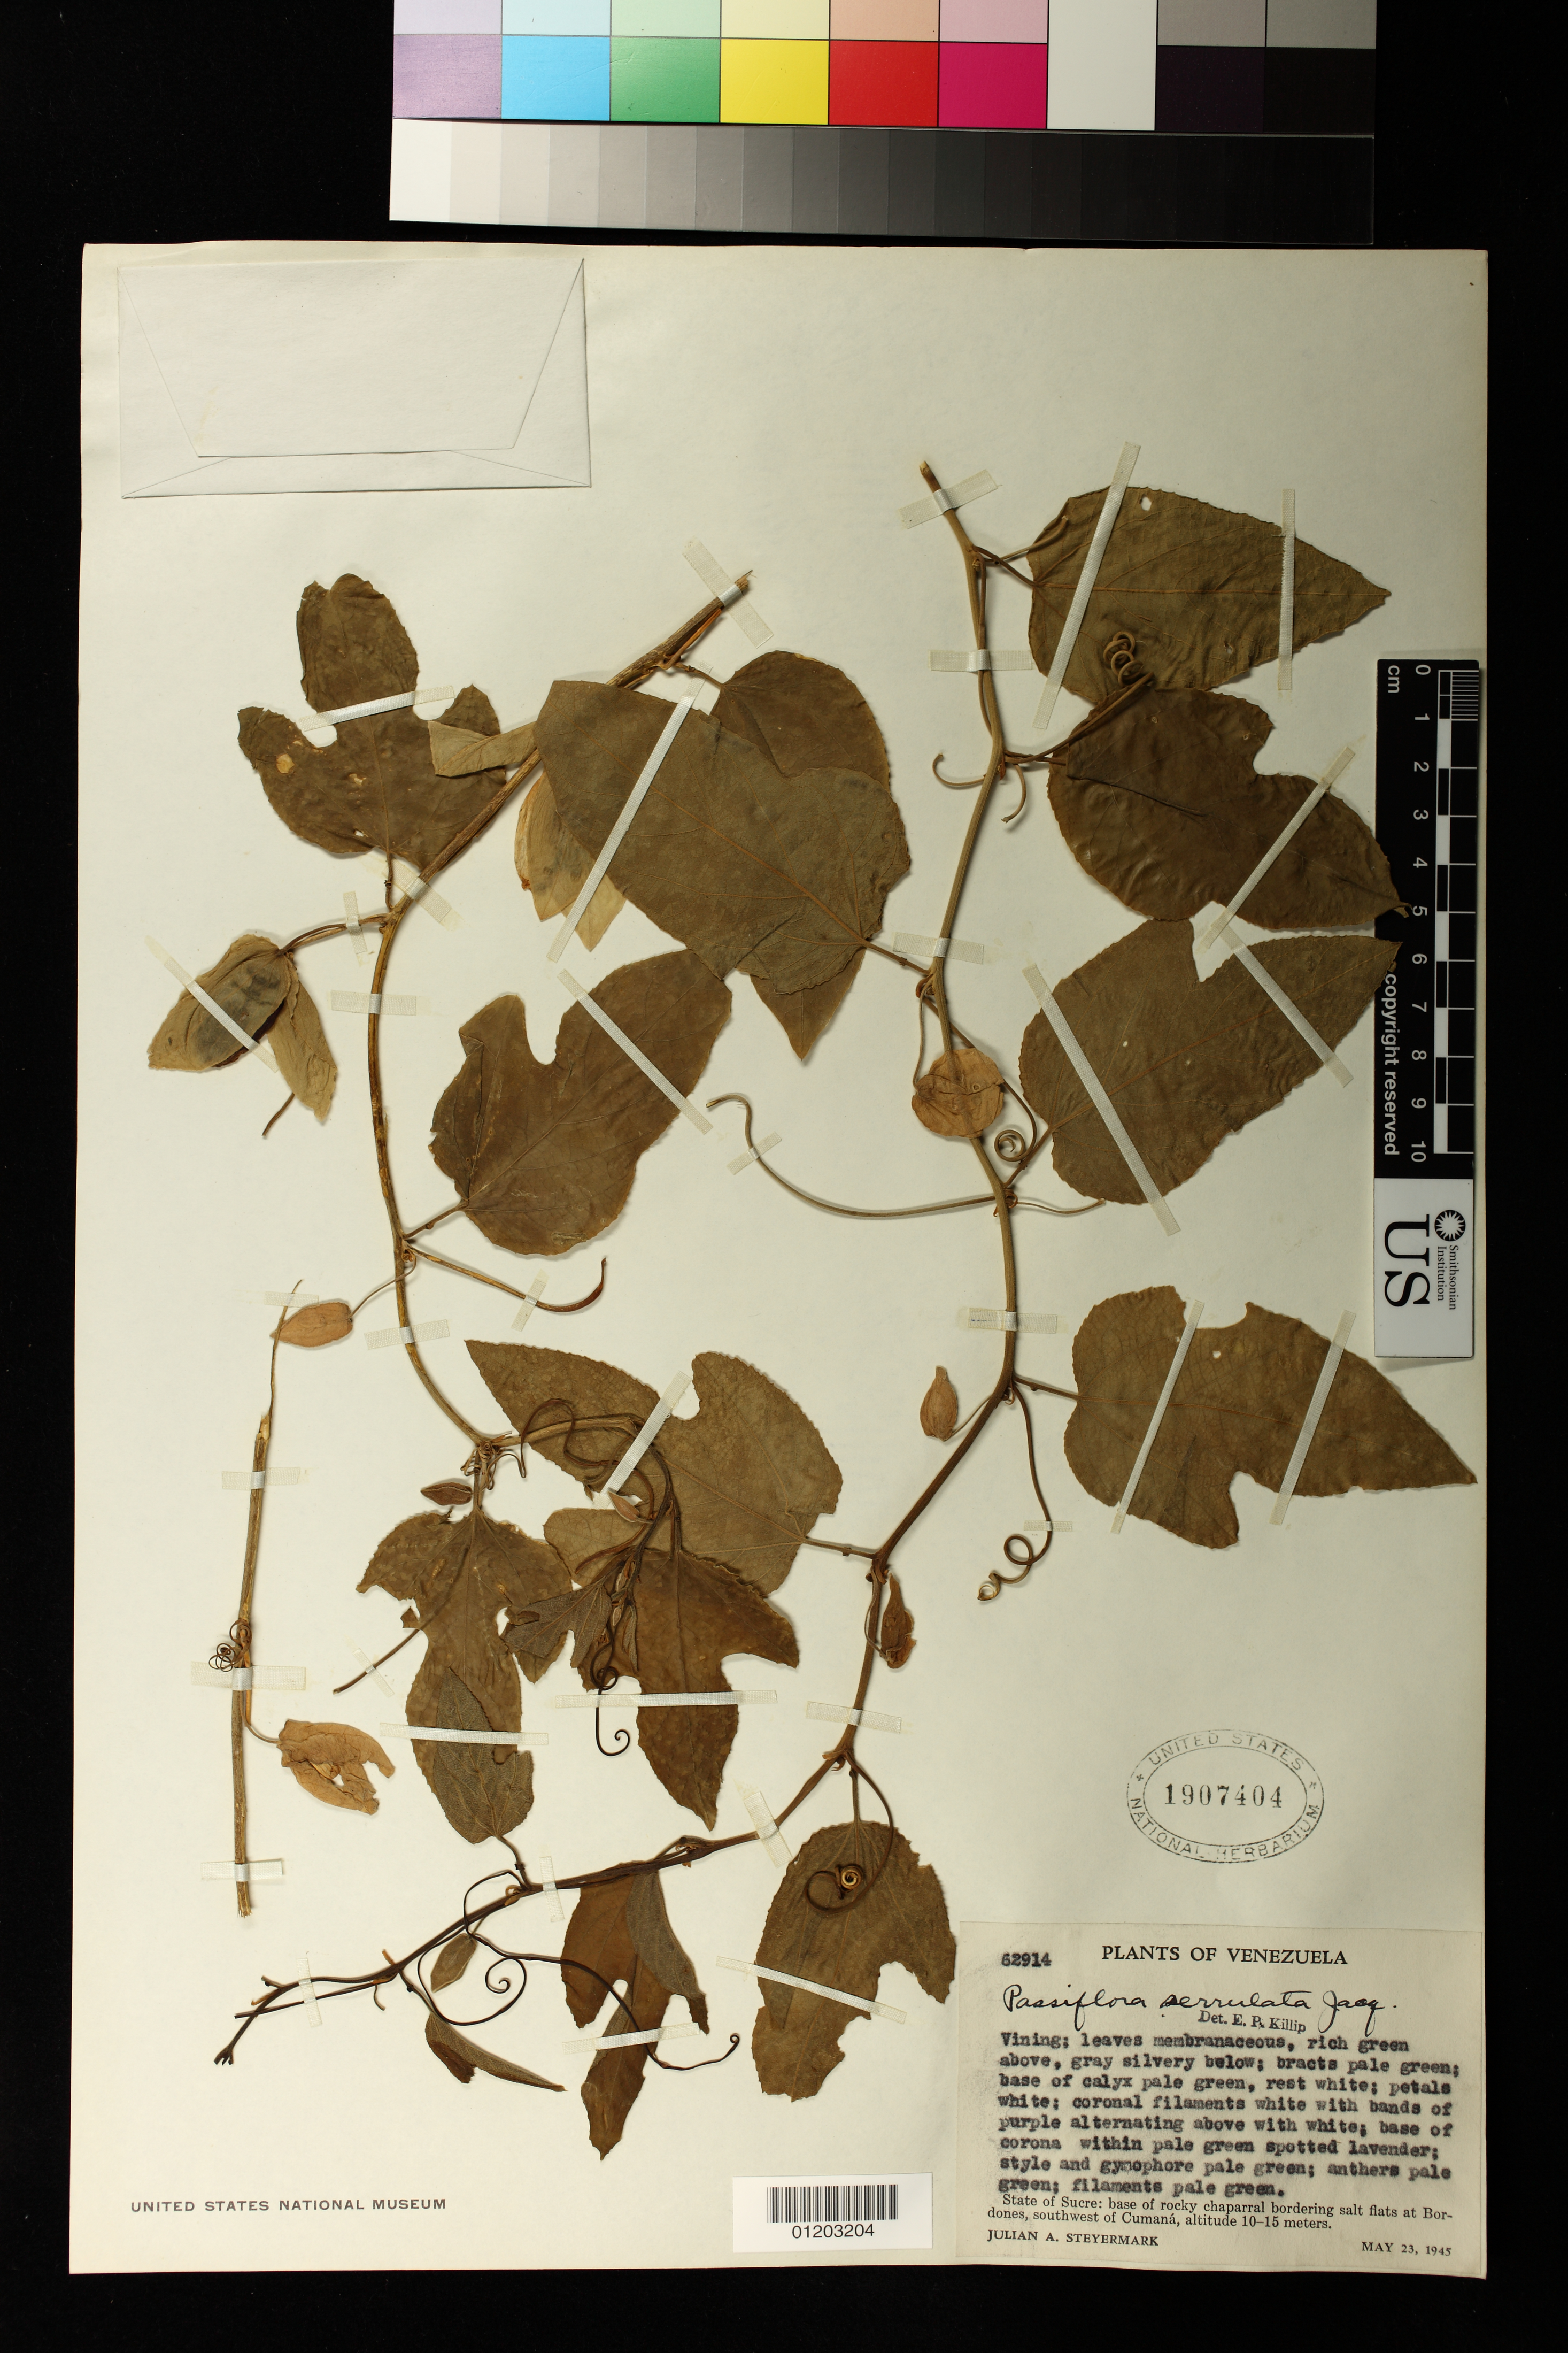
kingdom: Plantae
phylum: Tracheophyta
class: Magnoliopsida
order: Malpighiales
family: Passifloraceae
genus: Passiflora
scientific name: Passiflora serrulata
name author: Jacq.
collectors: J. Steyermark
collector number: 62914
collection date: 1945-05-23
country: Venezuela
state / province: Sucre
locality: State of Sucre: base of rocky chaparral bordering salt flats at Bordones, SW of Cumana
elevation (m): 10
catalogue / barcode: US 1907404